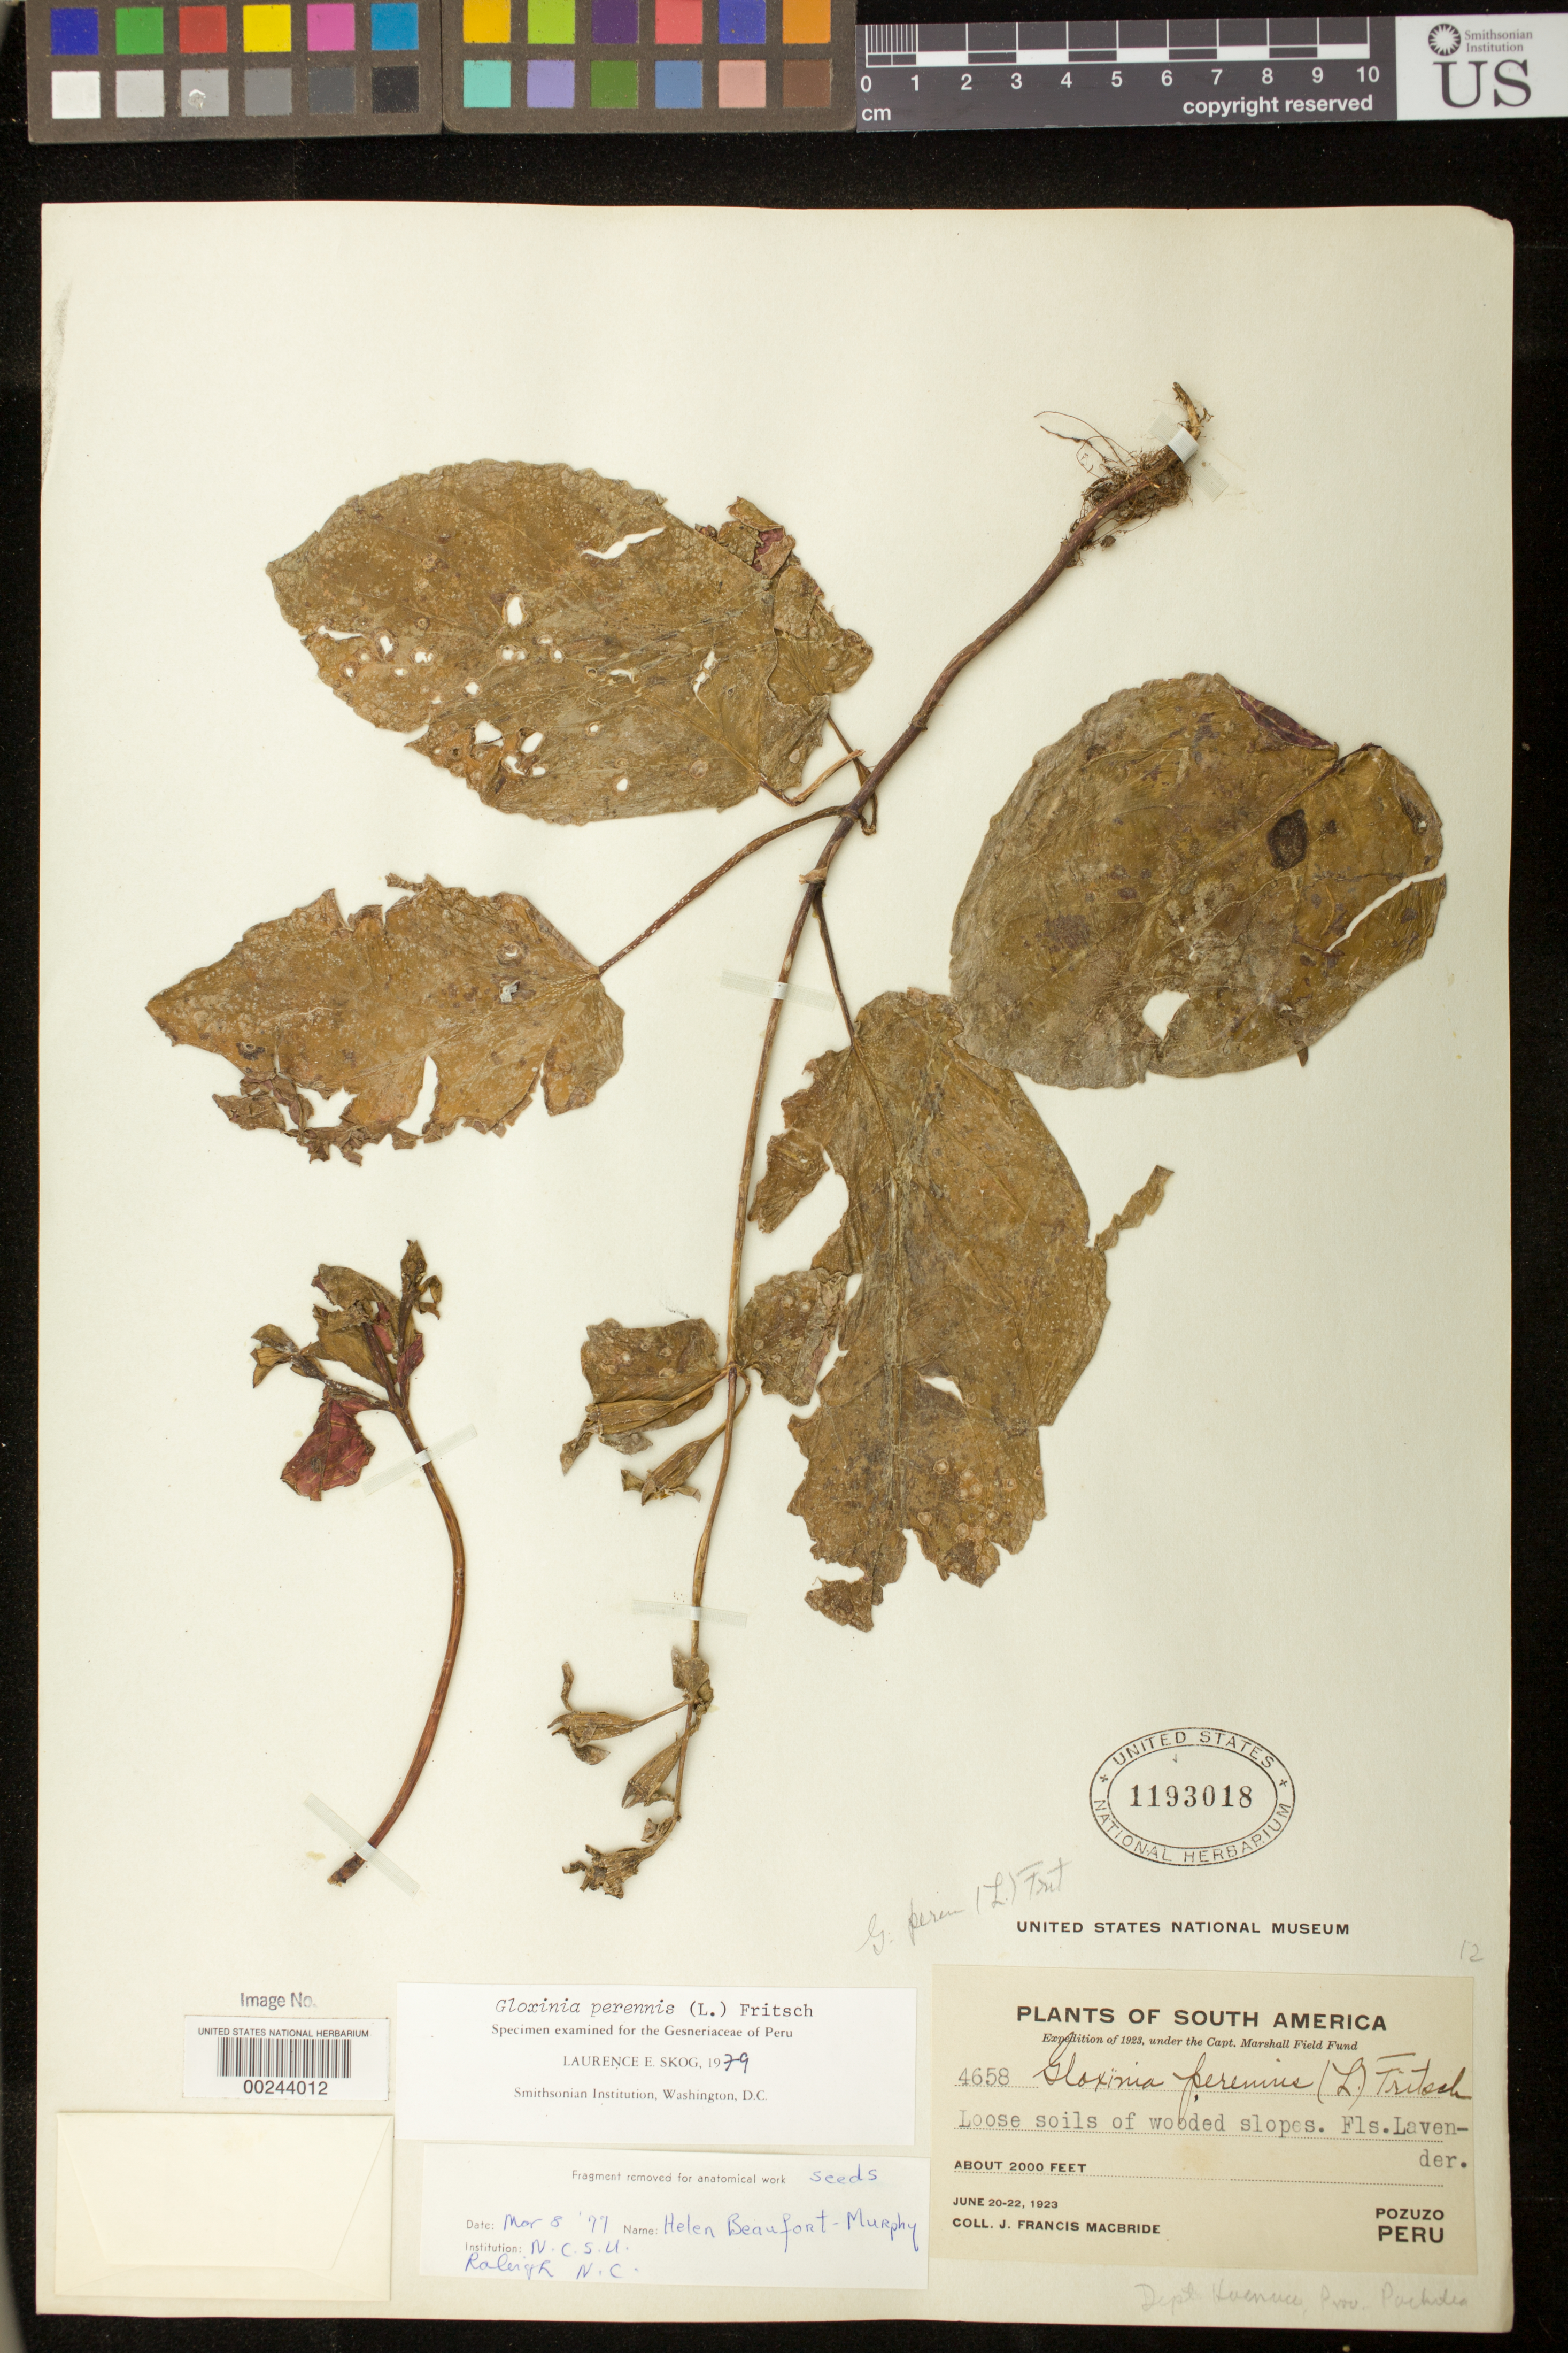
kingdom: Plantae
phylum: Tracheophyta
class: Magnoliopsida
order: Lamiales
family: Gesneriaceae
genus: Gloxinia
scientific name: Gloxinia perennis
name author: (L.) Fritsch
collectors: J. F. Macbride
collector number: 4658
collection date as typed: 20-27 Jun 1923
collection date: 1923-06-20/1923-06-27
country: Peru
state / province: Huánuco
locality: Prov. Pachitea; Pozuzo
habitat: Loose soils of wooded slopes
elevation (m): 610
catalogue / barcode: US 1193018